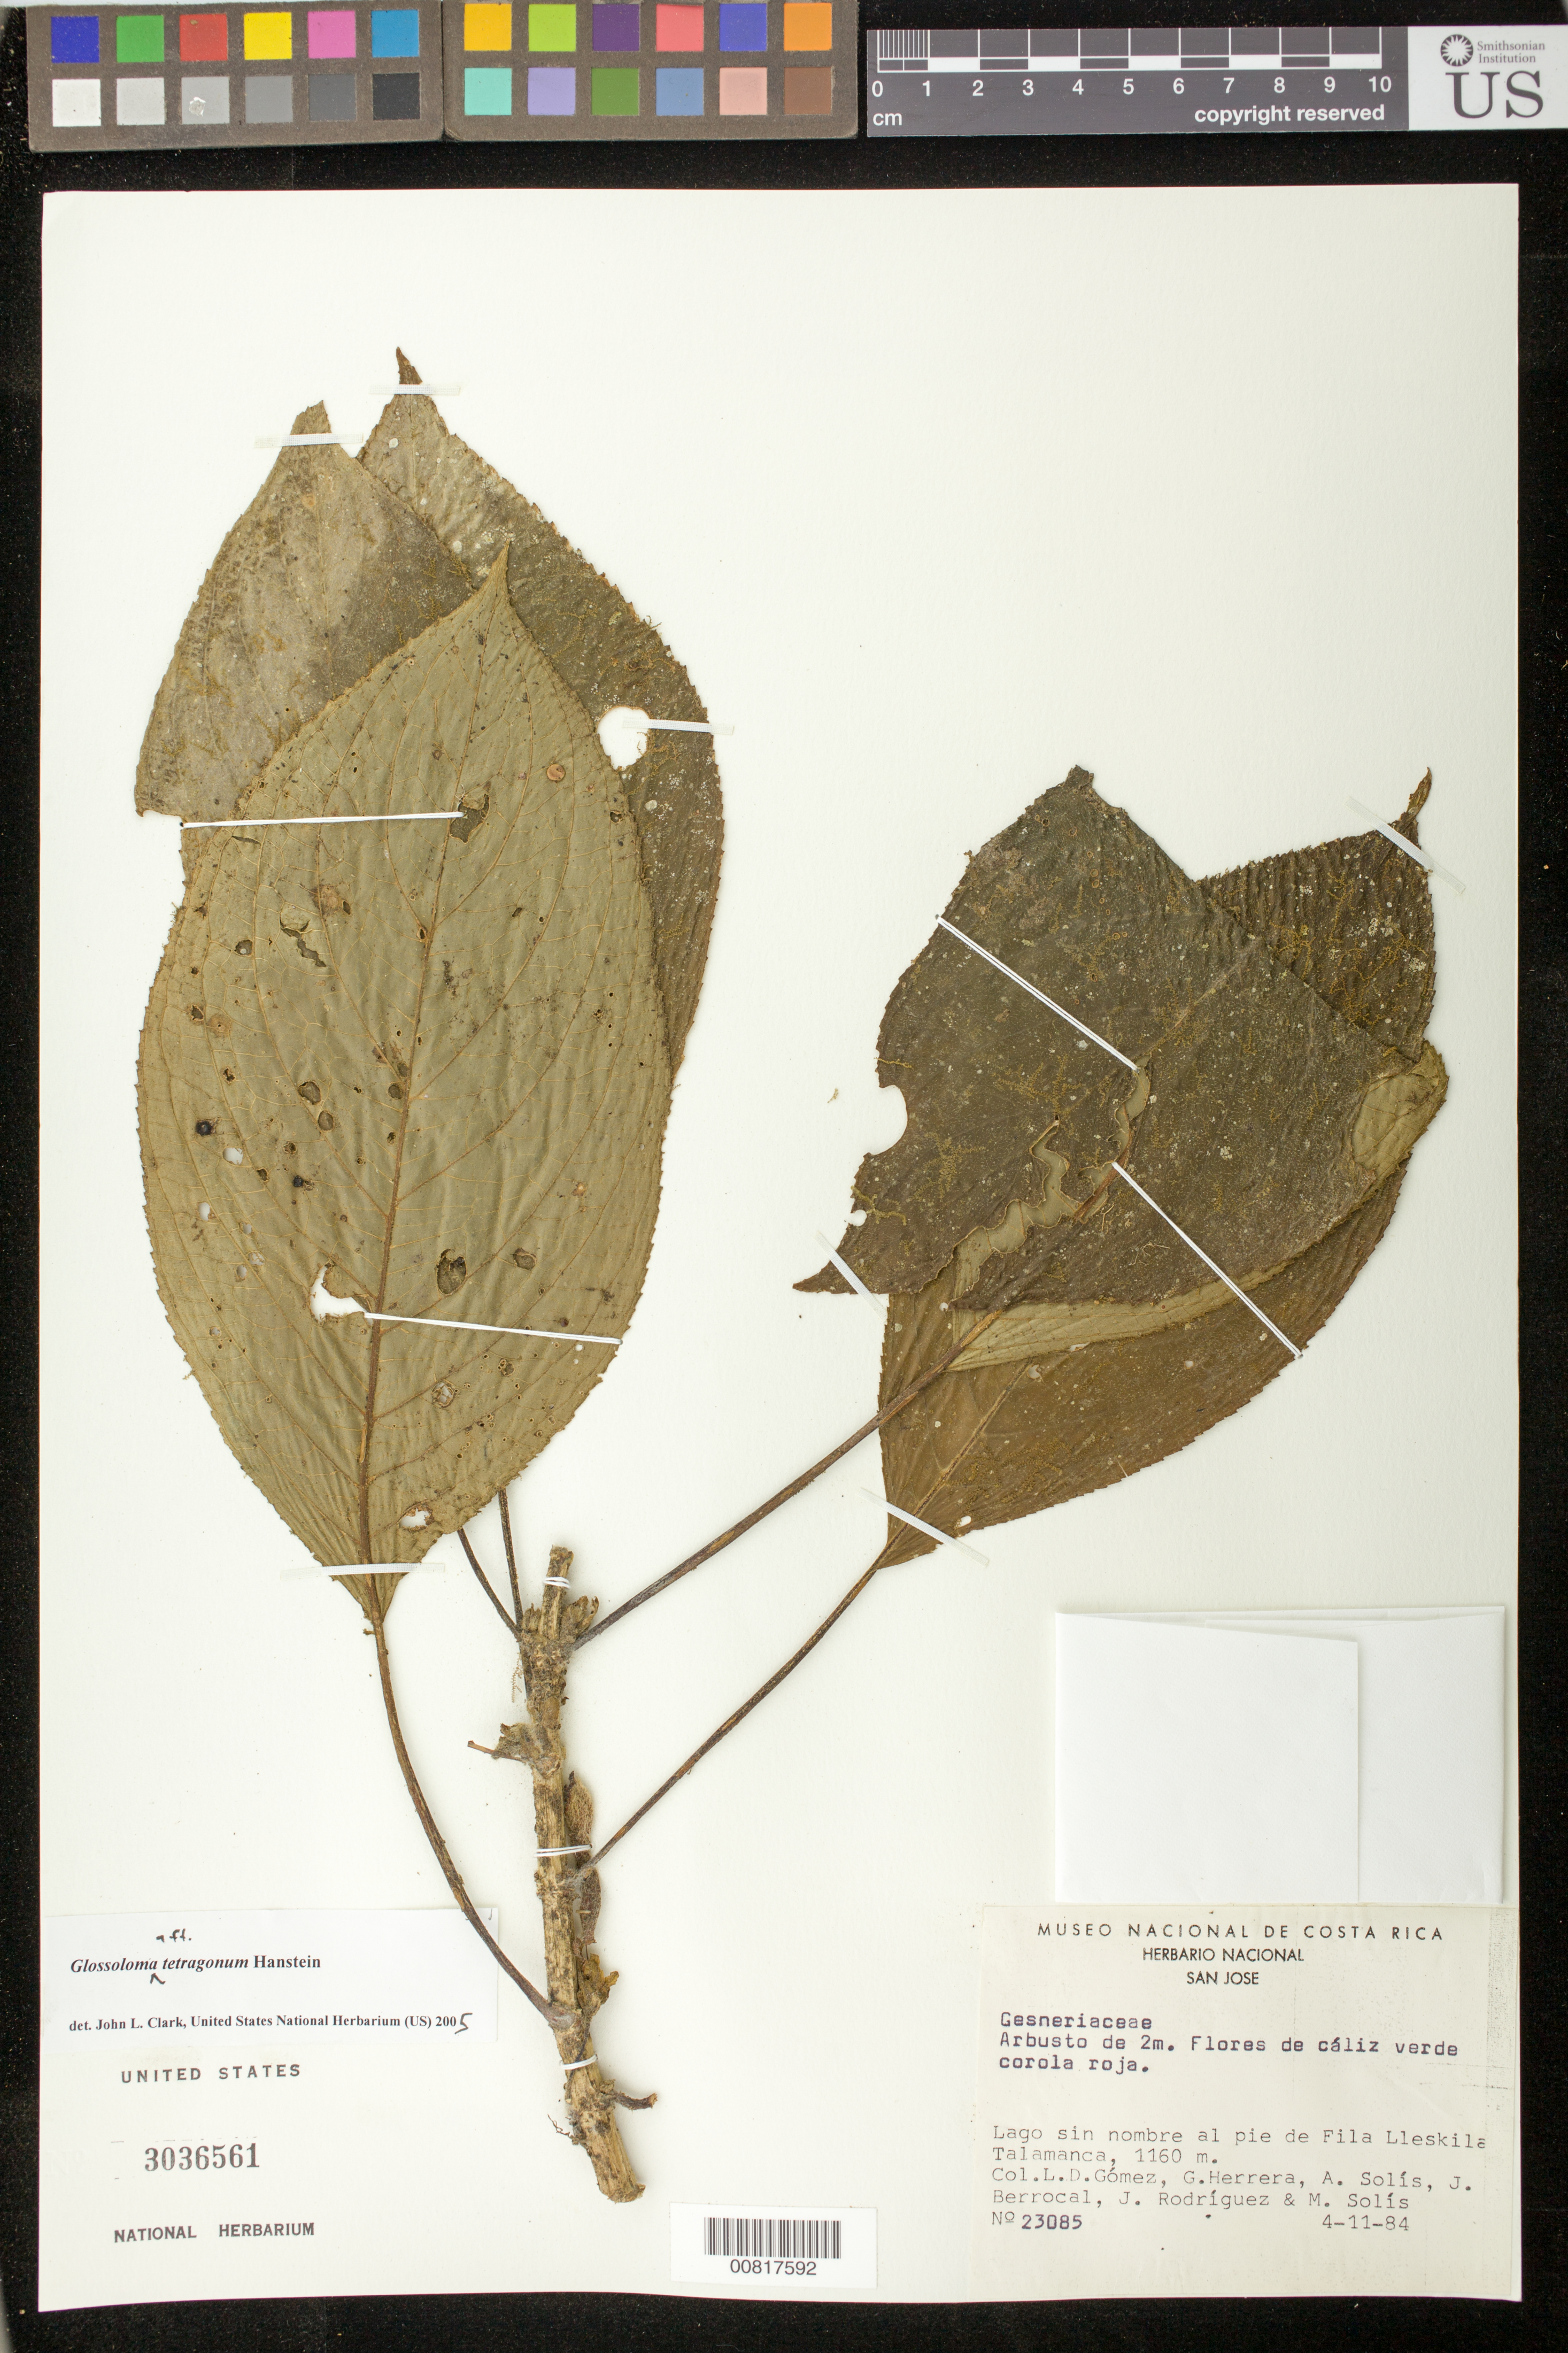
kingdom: Plantae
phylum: Tracheophyta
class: Magnoliopsida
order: Lamiales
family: Gesneriaceae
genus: Glossoloma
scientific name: Glossoloma tetragonum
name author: Hanst.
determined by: Clark, J. L., (SEL), The Marie Selby Botanical Garden (UNITED STATES)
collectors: L. D. Gómez & et al.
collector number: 23085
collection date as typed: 04 Nov 1984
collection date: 1984-11-04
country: Costa Rica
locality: Lago sin nombre al pie de Fila Lleskila Talamanca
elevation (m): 1160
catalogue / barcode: US 3036561